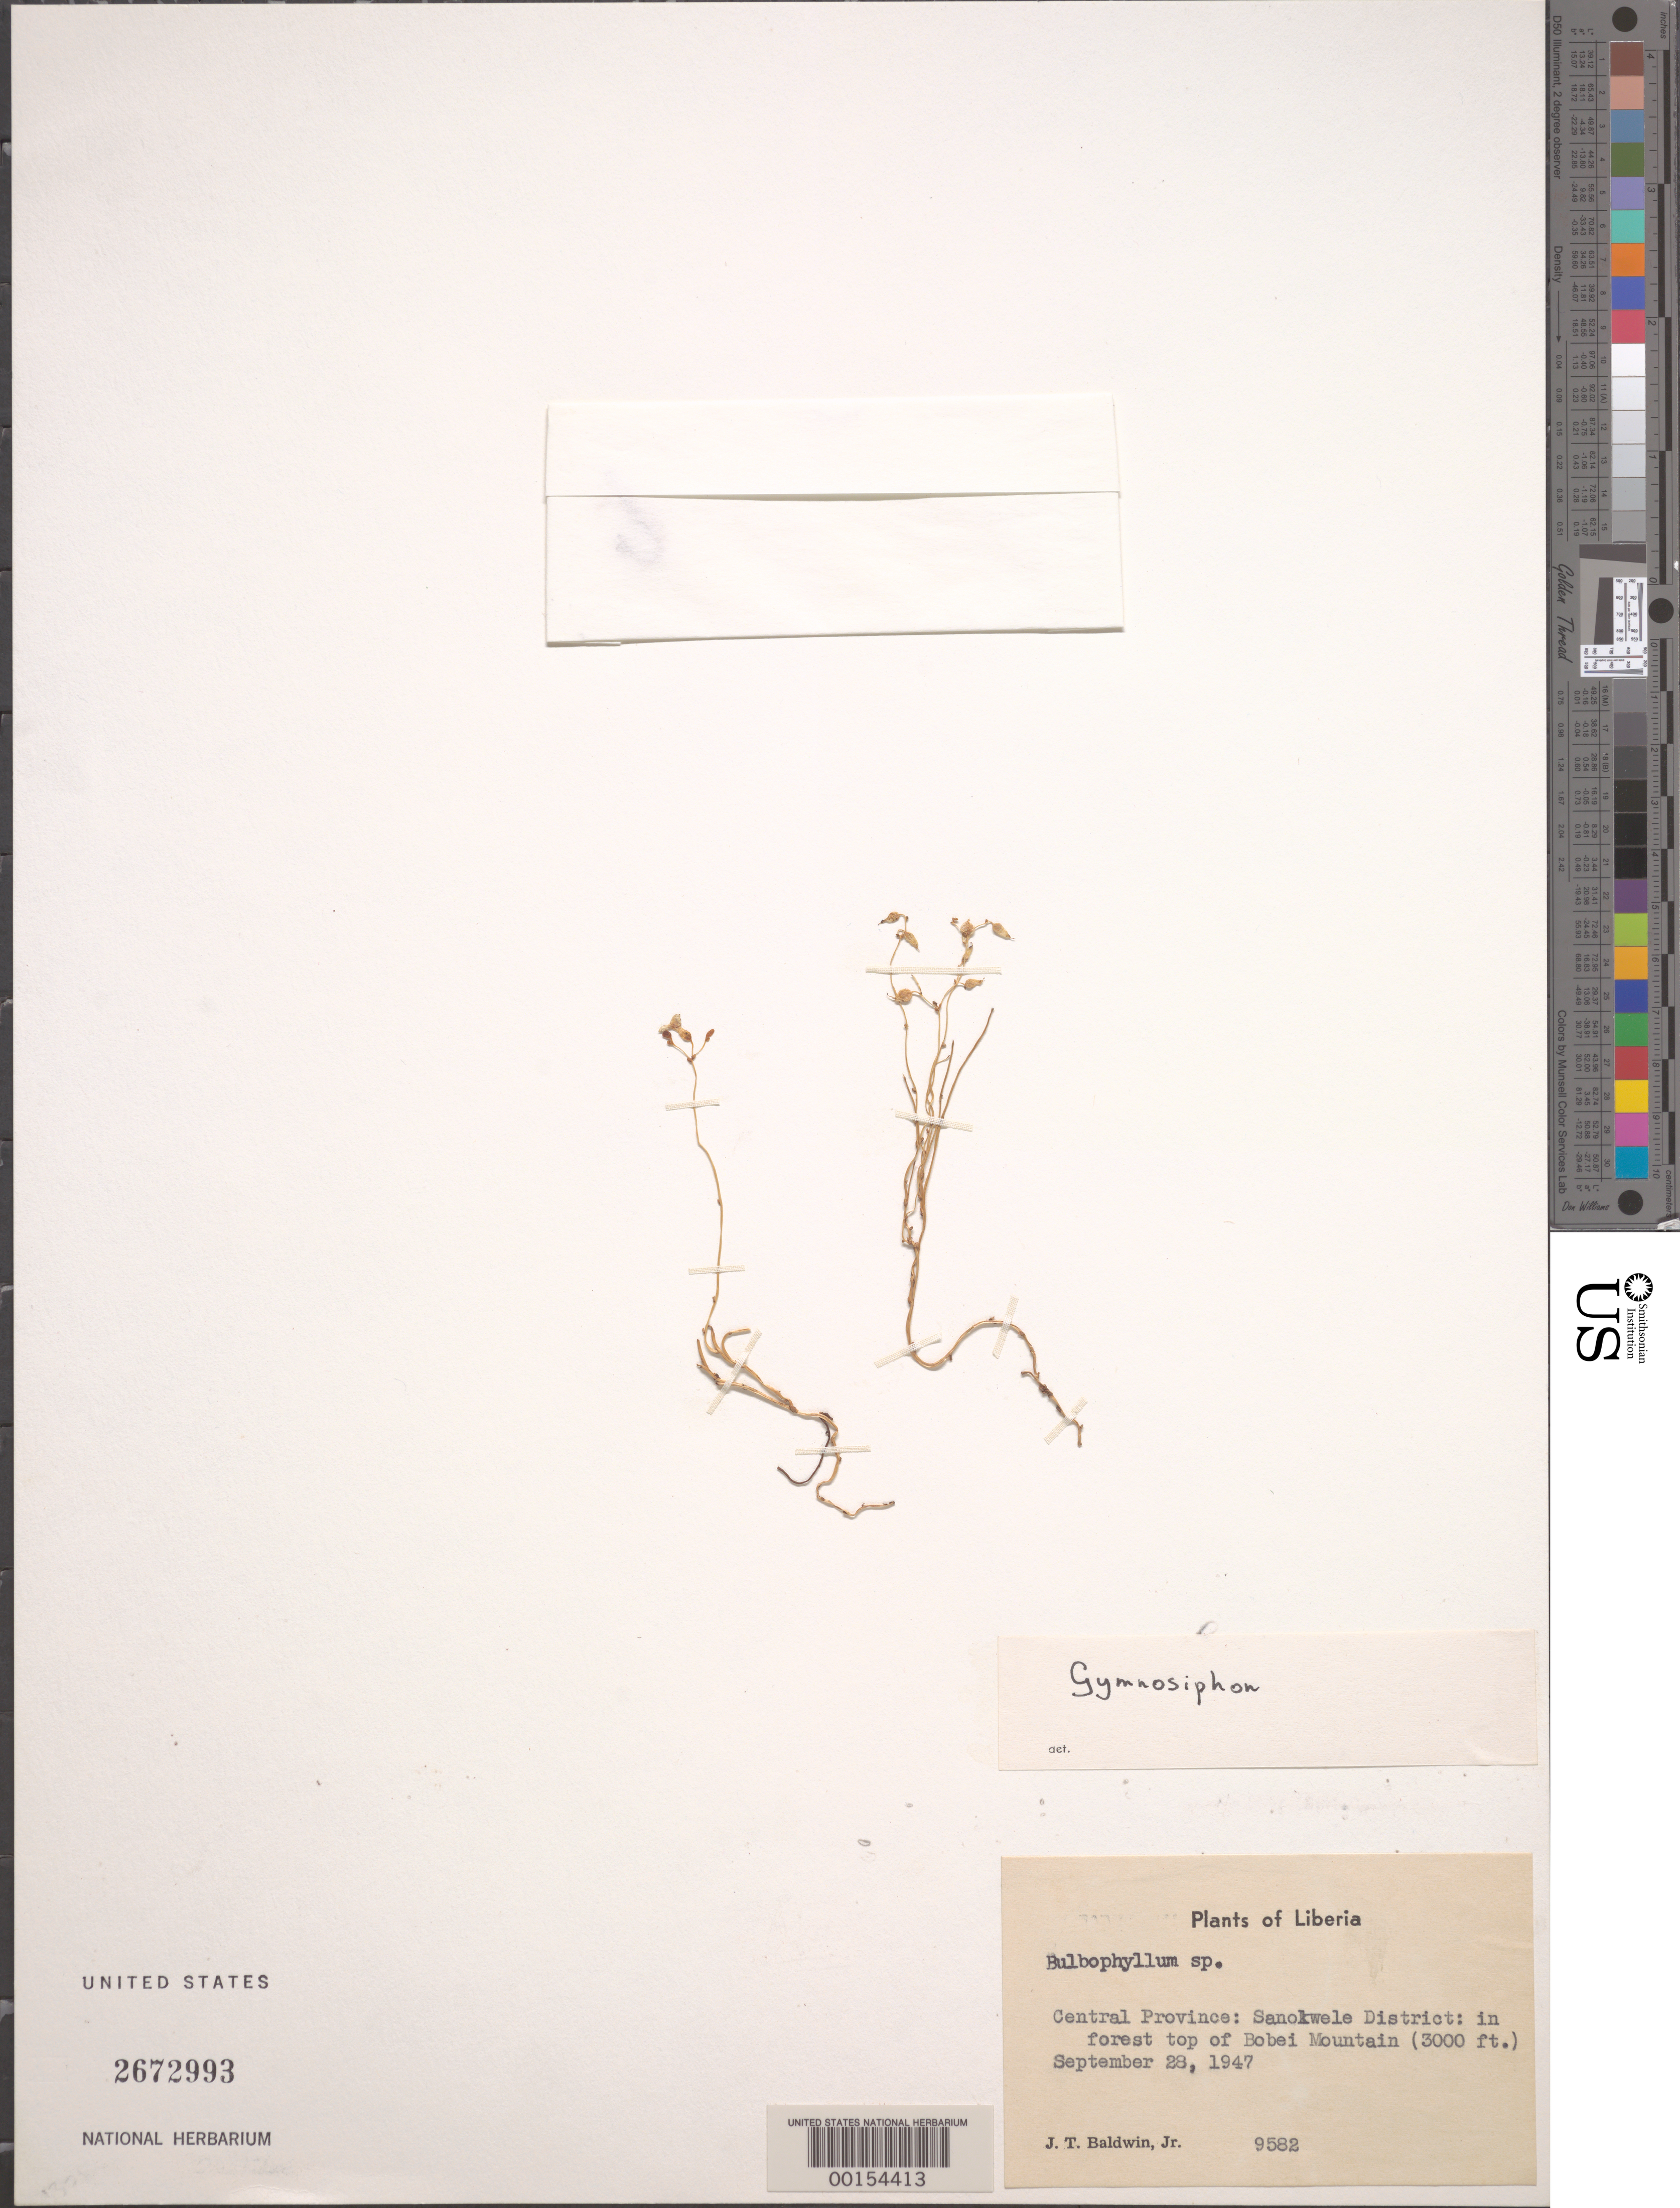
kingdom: Plantae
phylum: Tracheophyta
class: Liliopsida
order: Dioscoreales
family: Burmanniaceae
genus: Gymnosiphon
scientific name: Gymnosiphon sp.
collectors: J. T. Baldwin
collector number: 9582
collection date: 1947-09-28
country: Liberia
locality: Central Province: Sanokwele District: in forest top of Bobei Mountain.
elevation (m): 914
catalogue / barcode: US 2672993